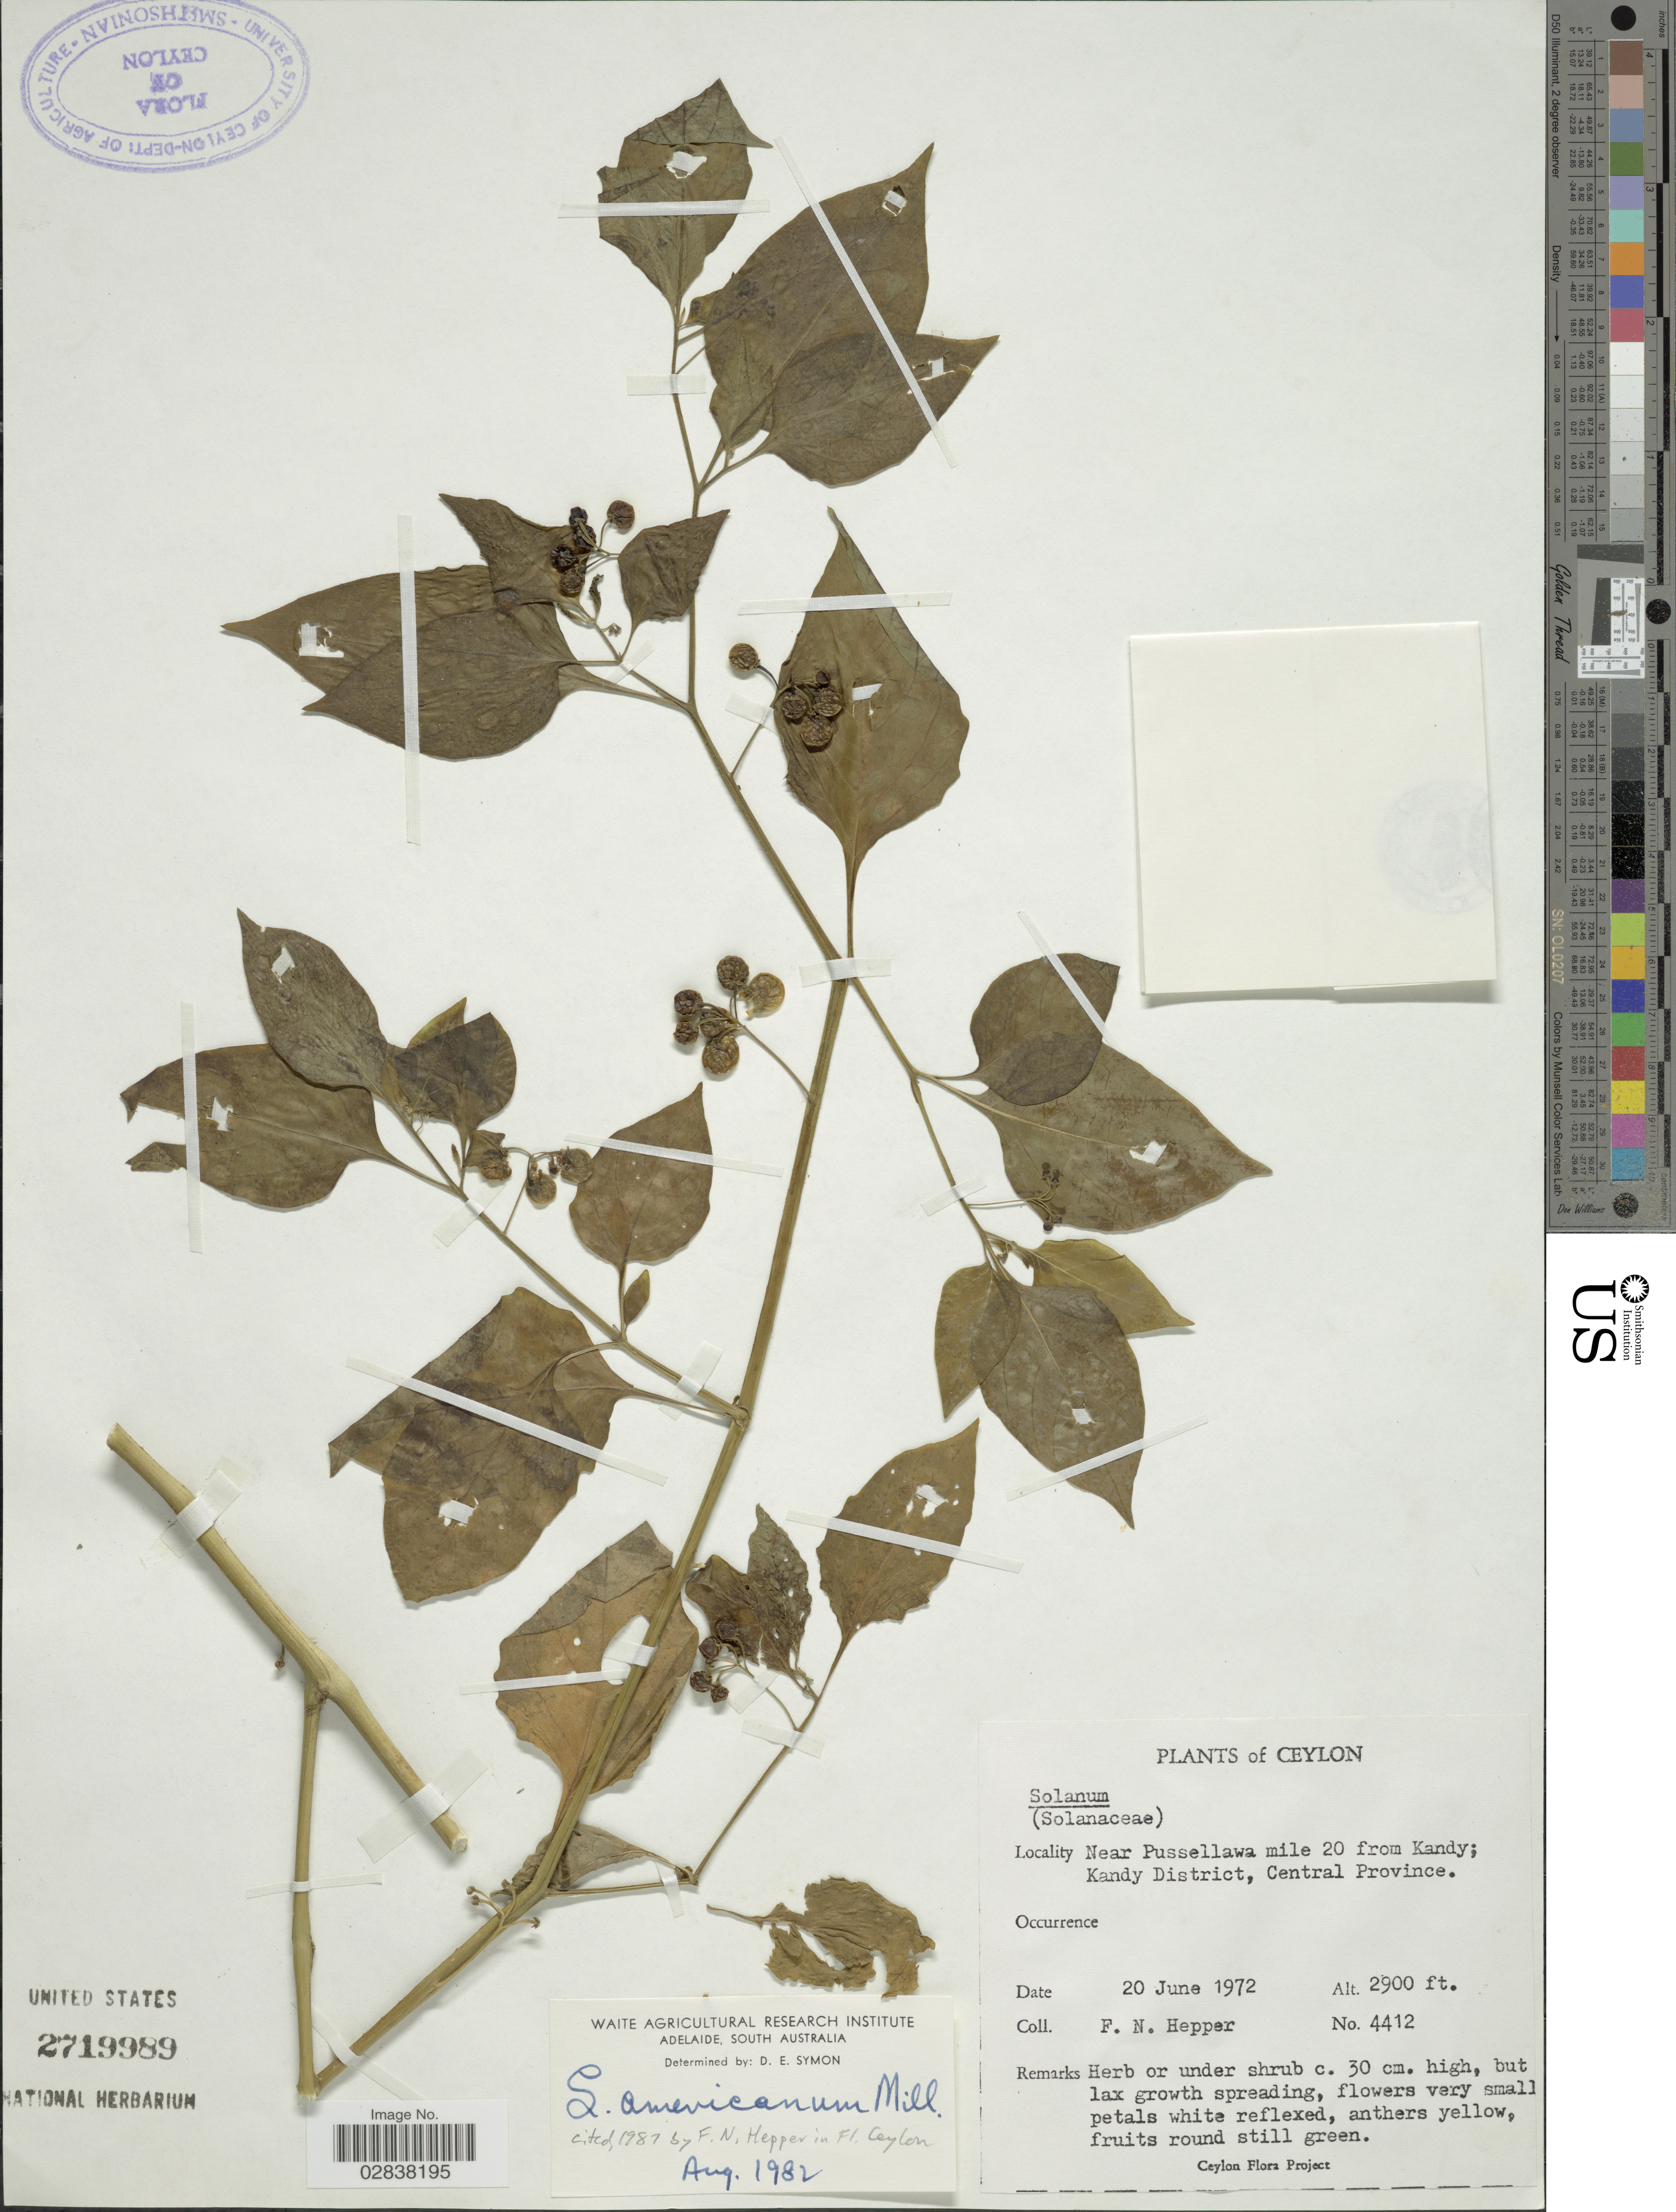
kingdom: Plantae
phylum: Tracheophyta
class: Magnoliopsida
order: Solanales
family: Solanaceae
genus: Solanum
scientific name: Solanum americanum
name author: Mill.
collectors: F. Hepper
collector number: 4412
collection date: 1972-06-20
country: Sri Lanka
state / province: Central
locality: Near Pussellawa mile 20 from Kandy, Kandy District.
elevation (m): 884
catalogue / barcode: US 2719989